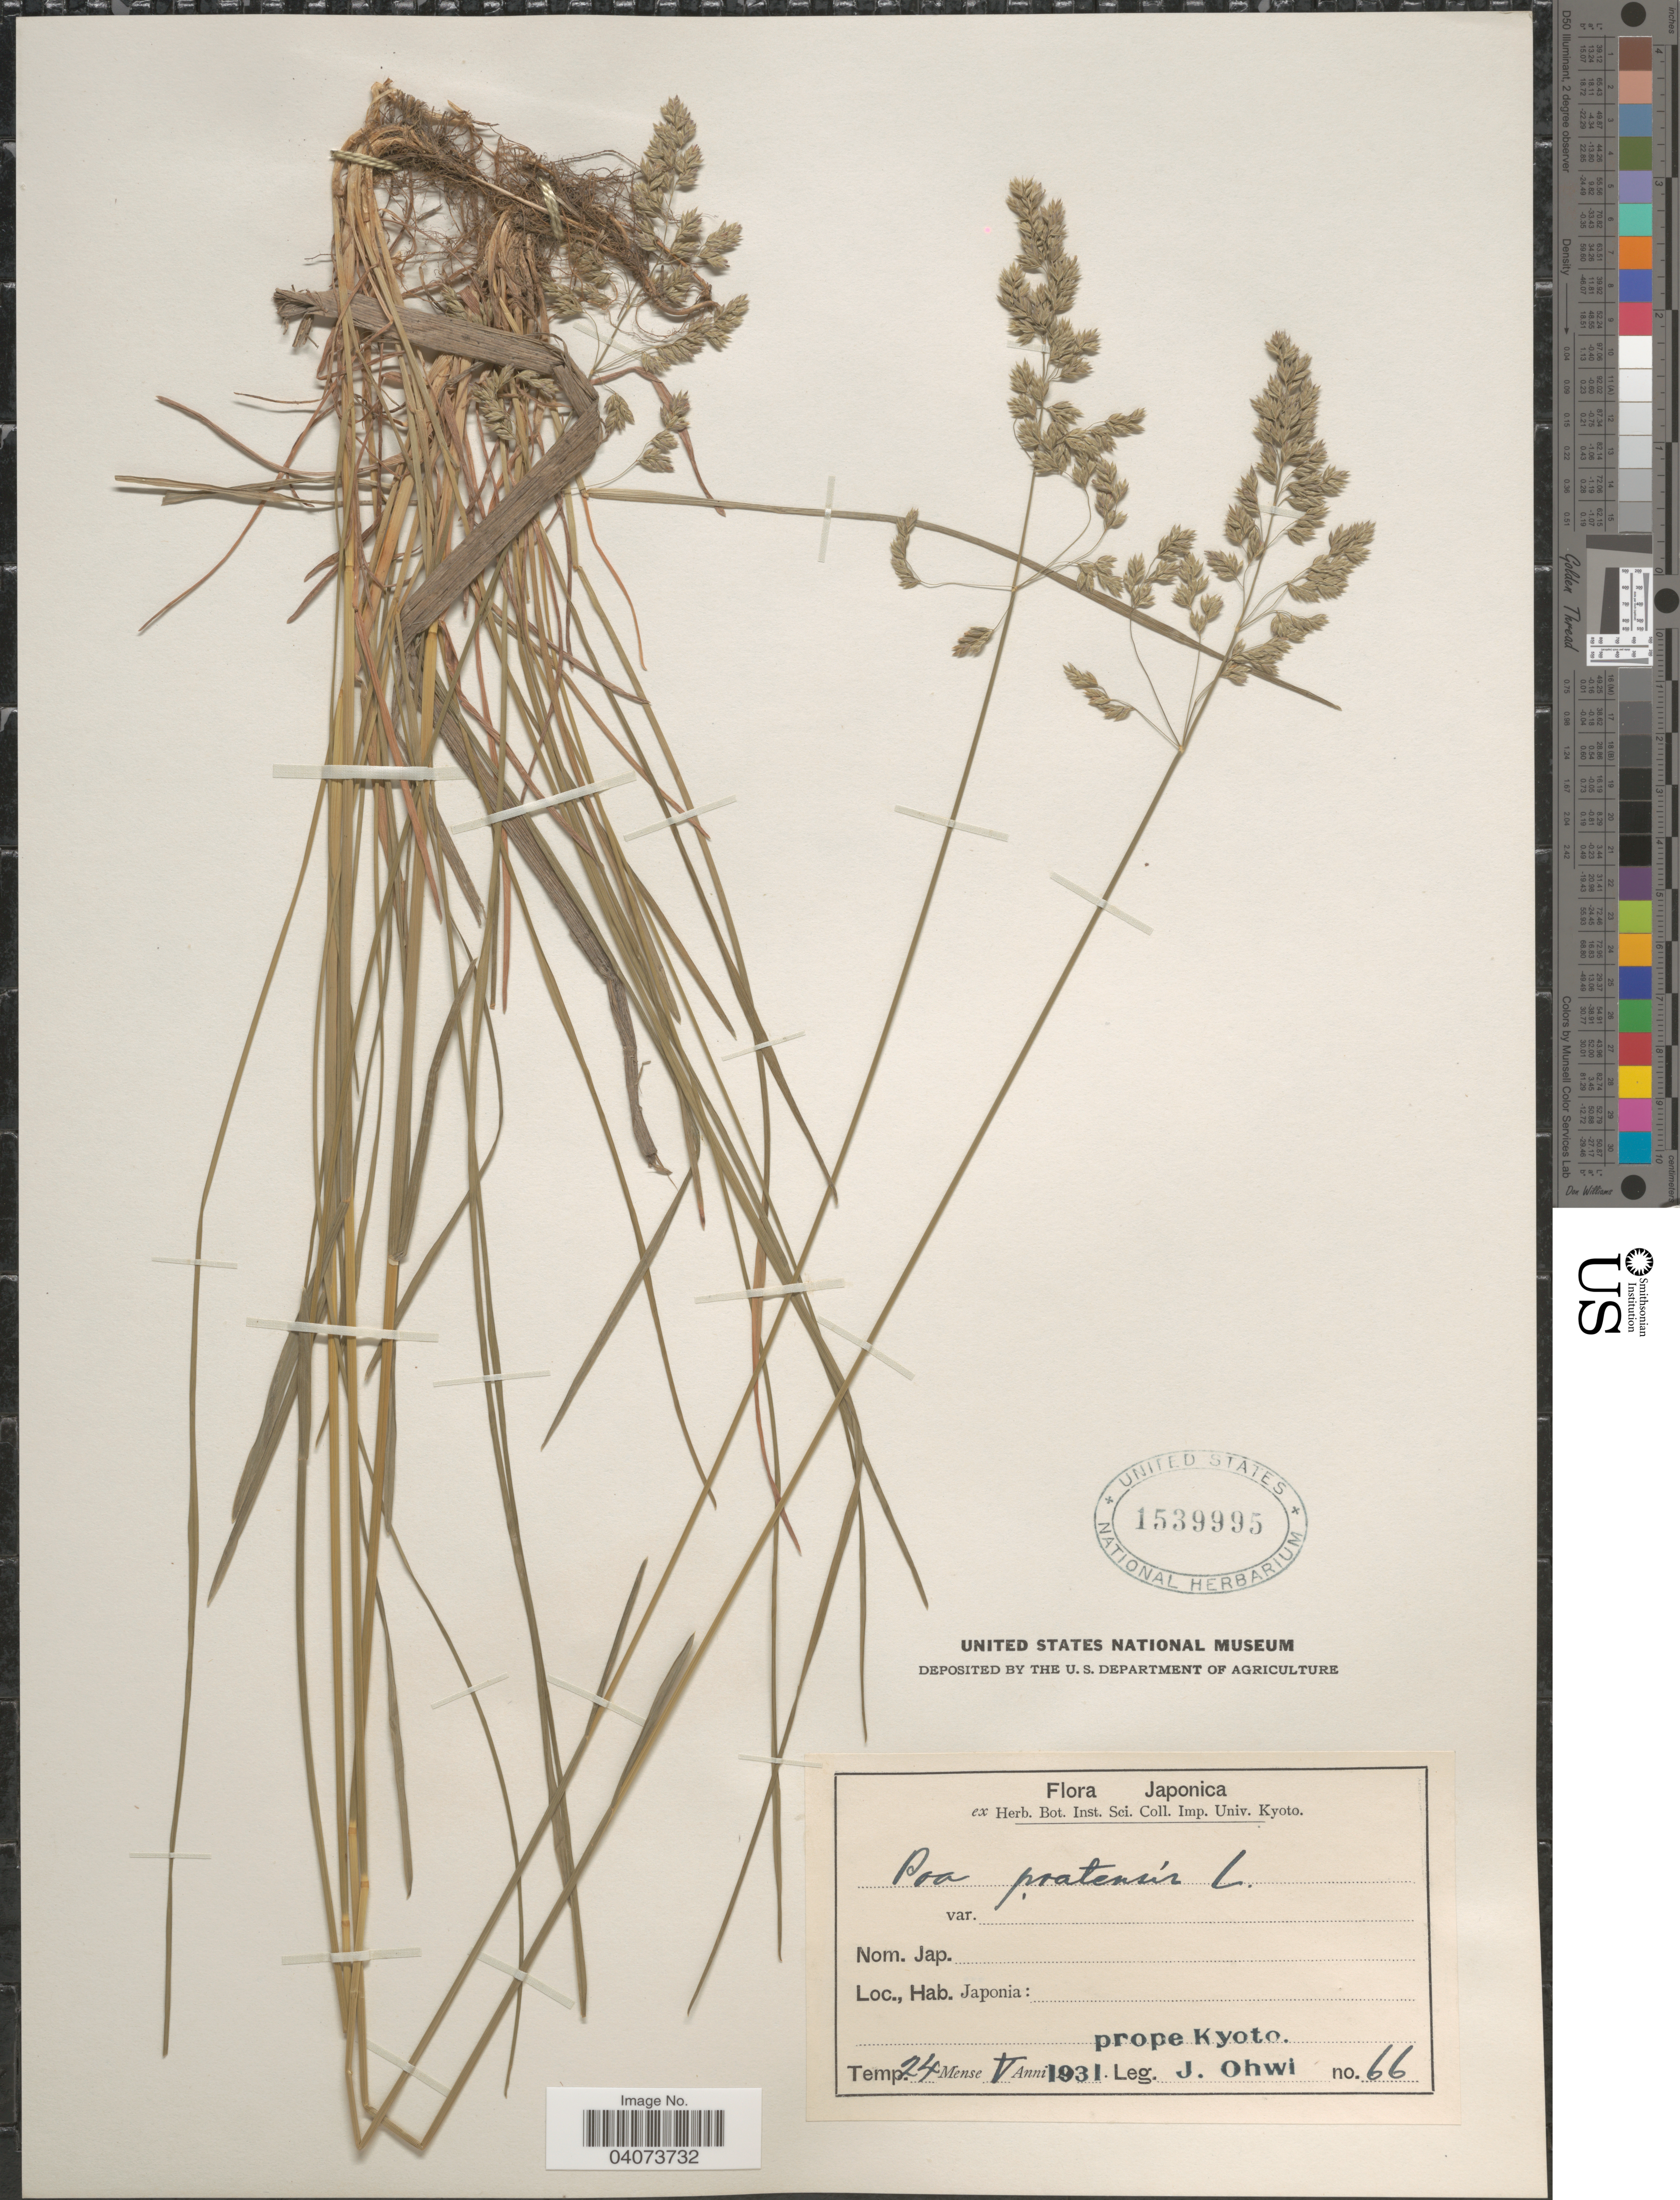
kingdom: Plantae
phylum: Tracheophyta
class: Liliopsida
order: Poales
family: Poaceae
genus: Poa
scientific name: Poa pratensis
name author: L.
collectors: J. Ohwi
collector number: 66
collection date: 1931-05-24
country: Japan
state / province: Kyoto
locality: Japonia: prope Kyoto.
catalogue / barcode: US 1539995